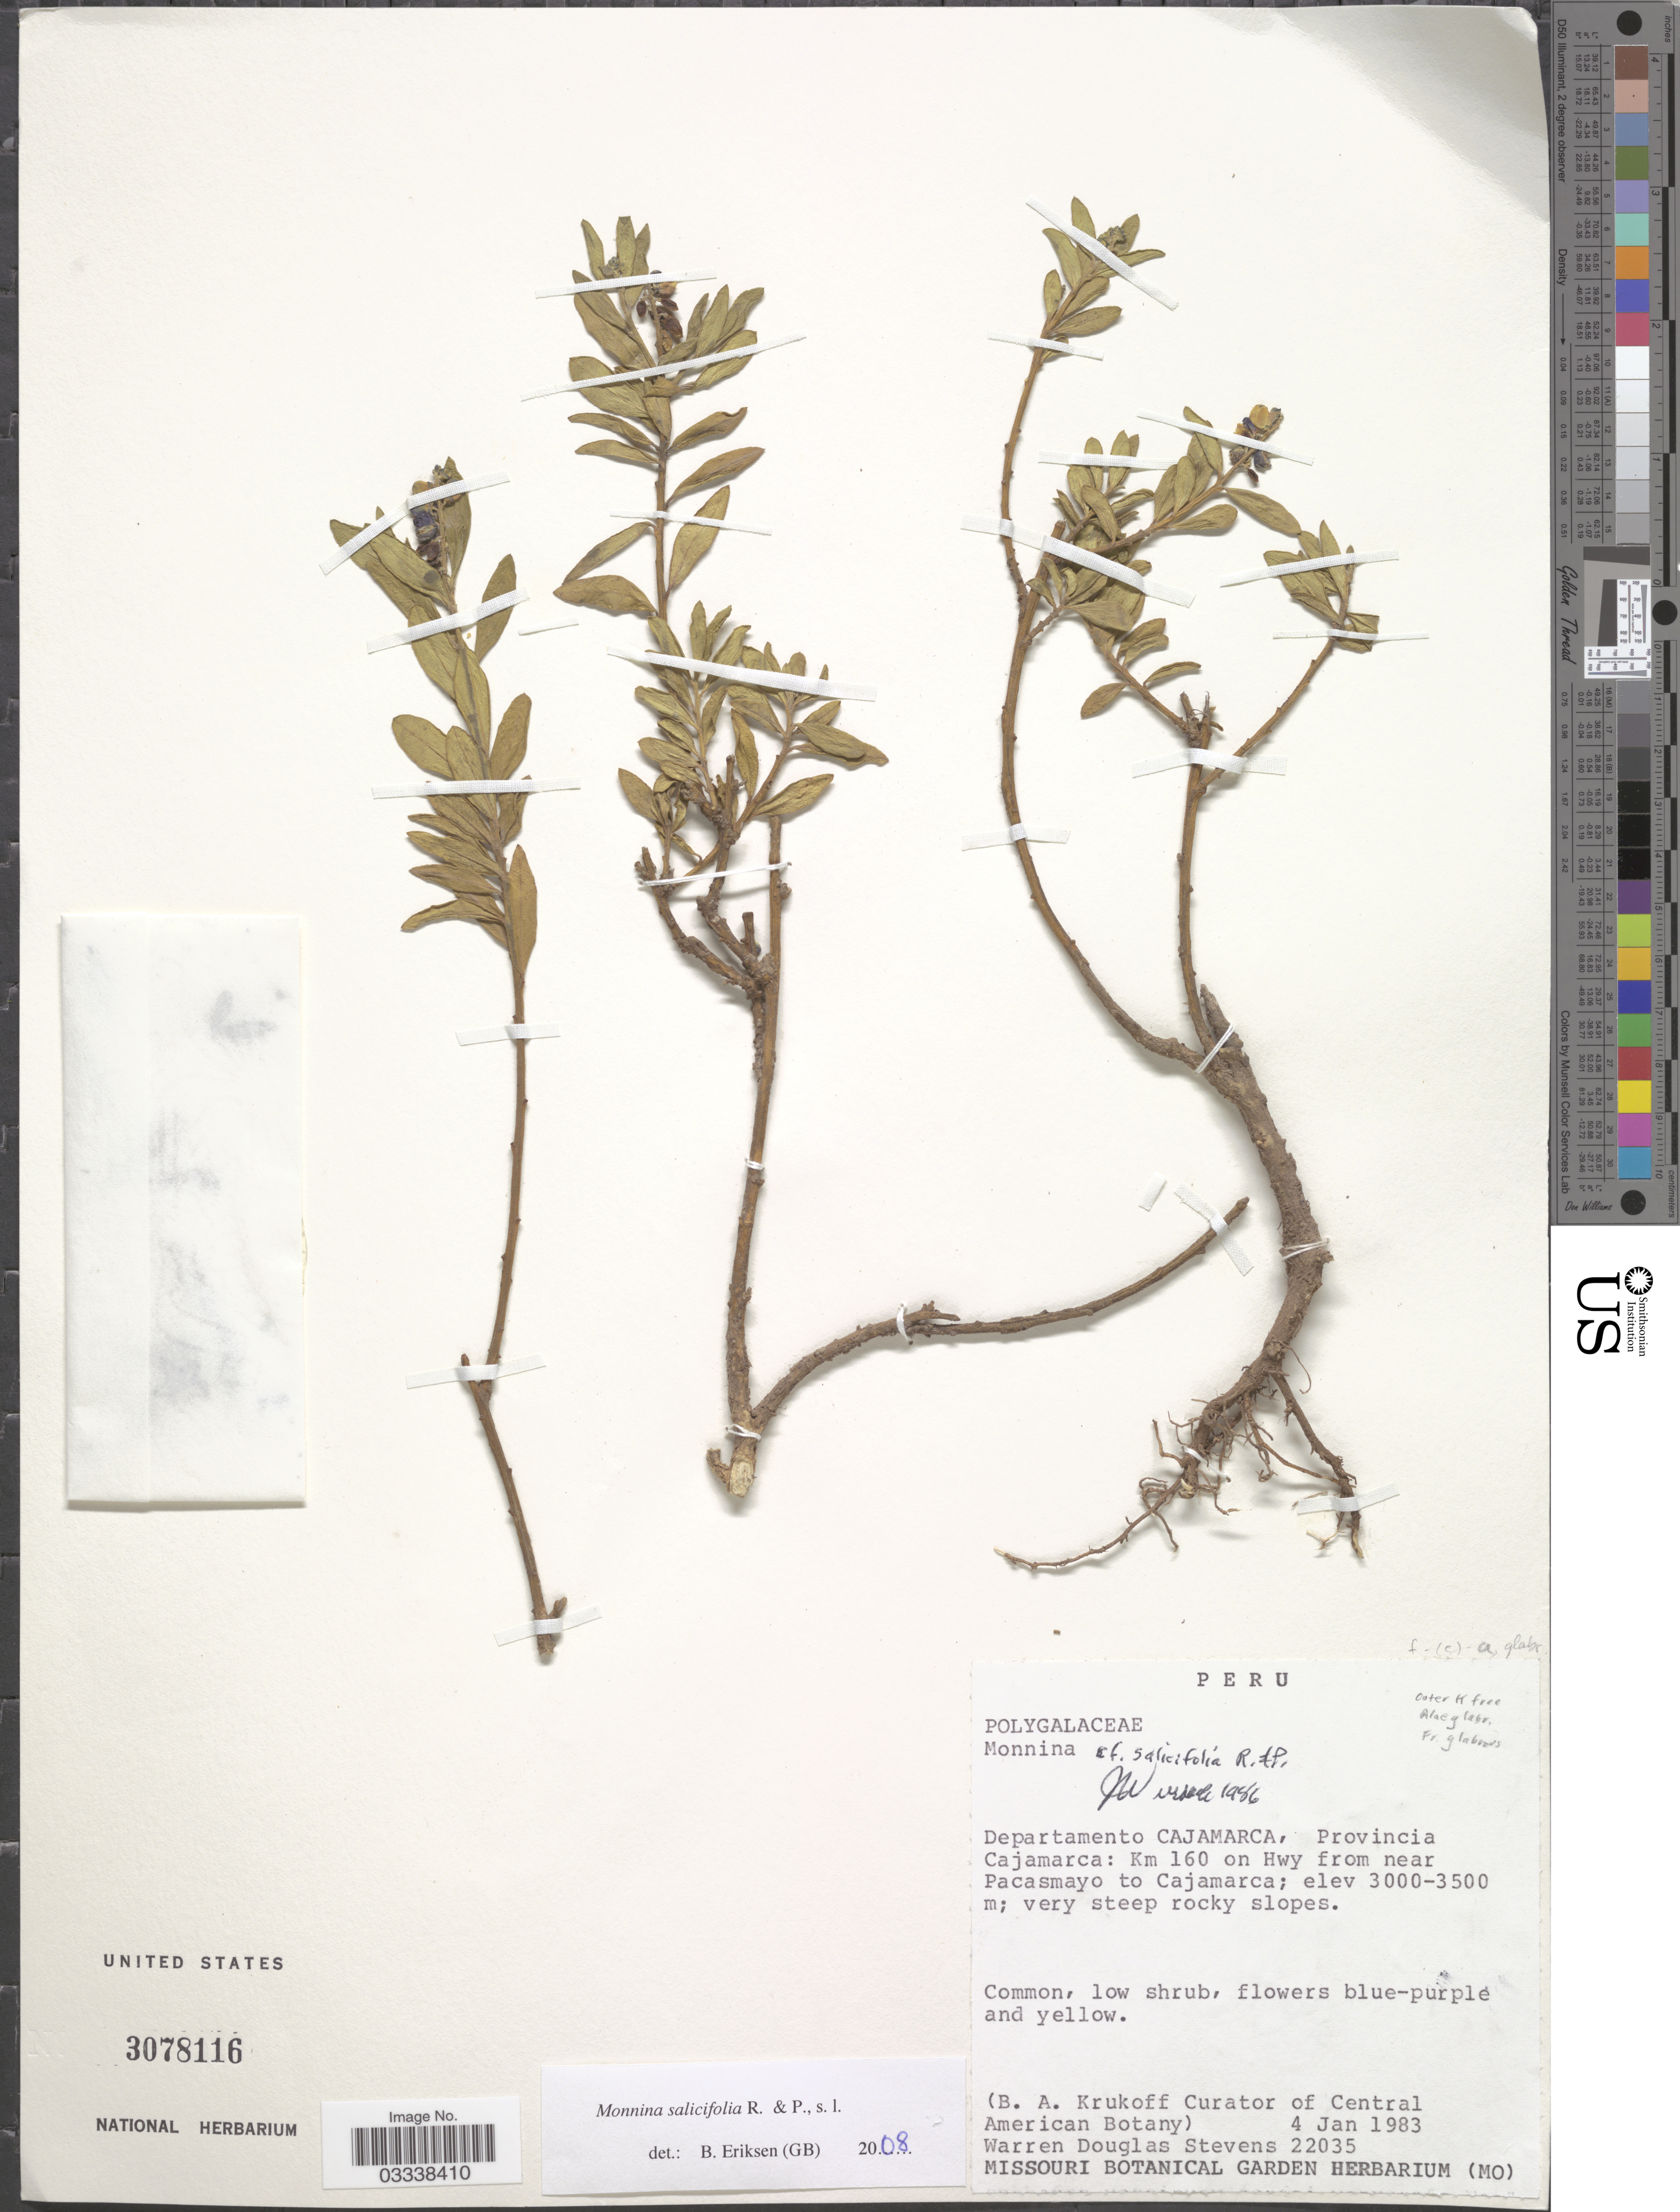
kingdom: Plantae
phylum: Tracheophyta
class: Magnoliopsida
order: Fabales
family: Polygalaceae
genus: Monnina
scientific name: Monnina salicifolia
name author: Ruiz & Pav.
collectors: W. D. Stevens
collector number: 22035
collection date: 1983-01-04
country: Peru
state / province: Cajamarca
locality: Departamento Cajamarca, Provincia Cajamarca: Km 160 on Hwy from near Pacasmayo to Cajamarca.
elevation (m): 3000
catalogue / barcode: US 3078116